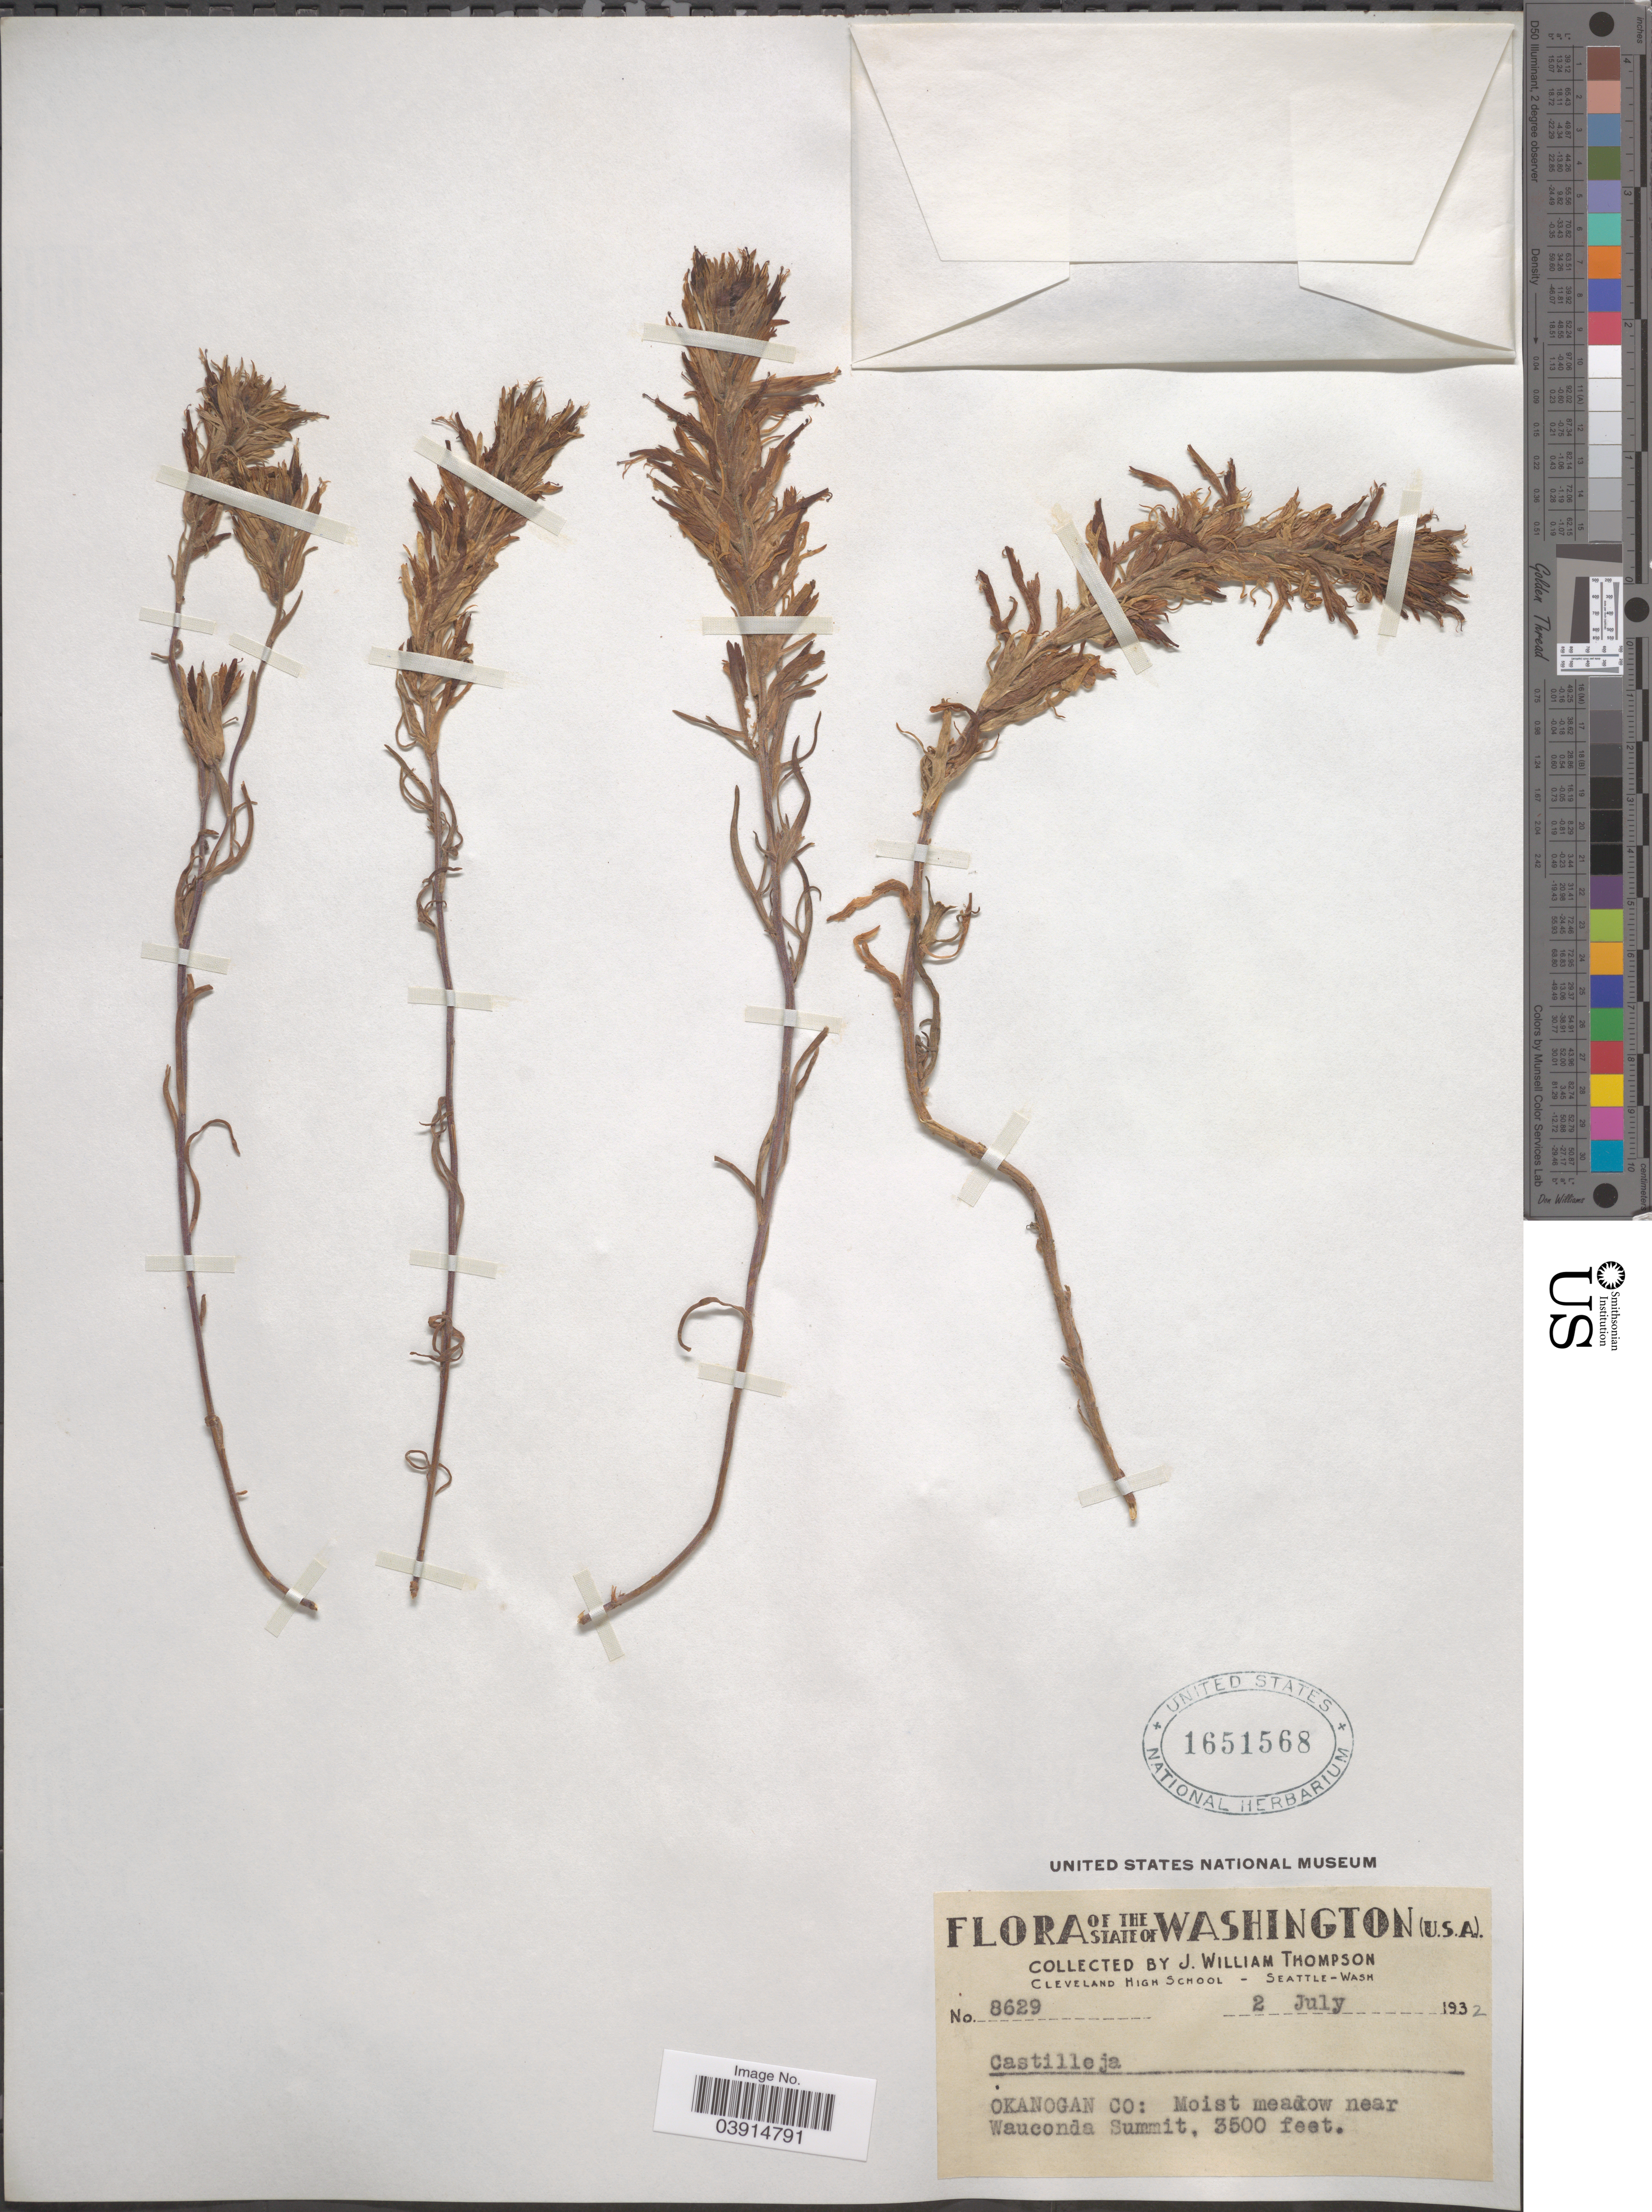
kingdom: Plantae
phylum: Tracheophyta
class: Magnoliopsida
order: Lamiales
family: Orobanchaceae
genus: Castilleja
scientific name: Castilleja sp.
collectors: J. W. Thompson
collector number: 8629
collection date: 1932-07-02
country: United States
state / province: Washington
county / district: Okanogan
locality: Okanogan Co: Moist meadow near Wauconda Summit.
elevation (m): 1067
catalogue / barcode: US 1651568